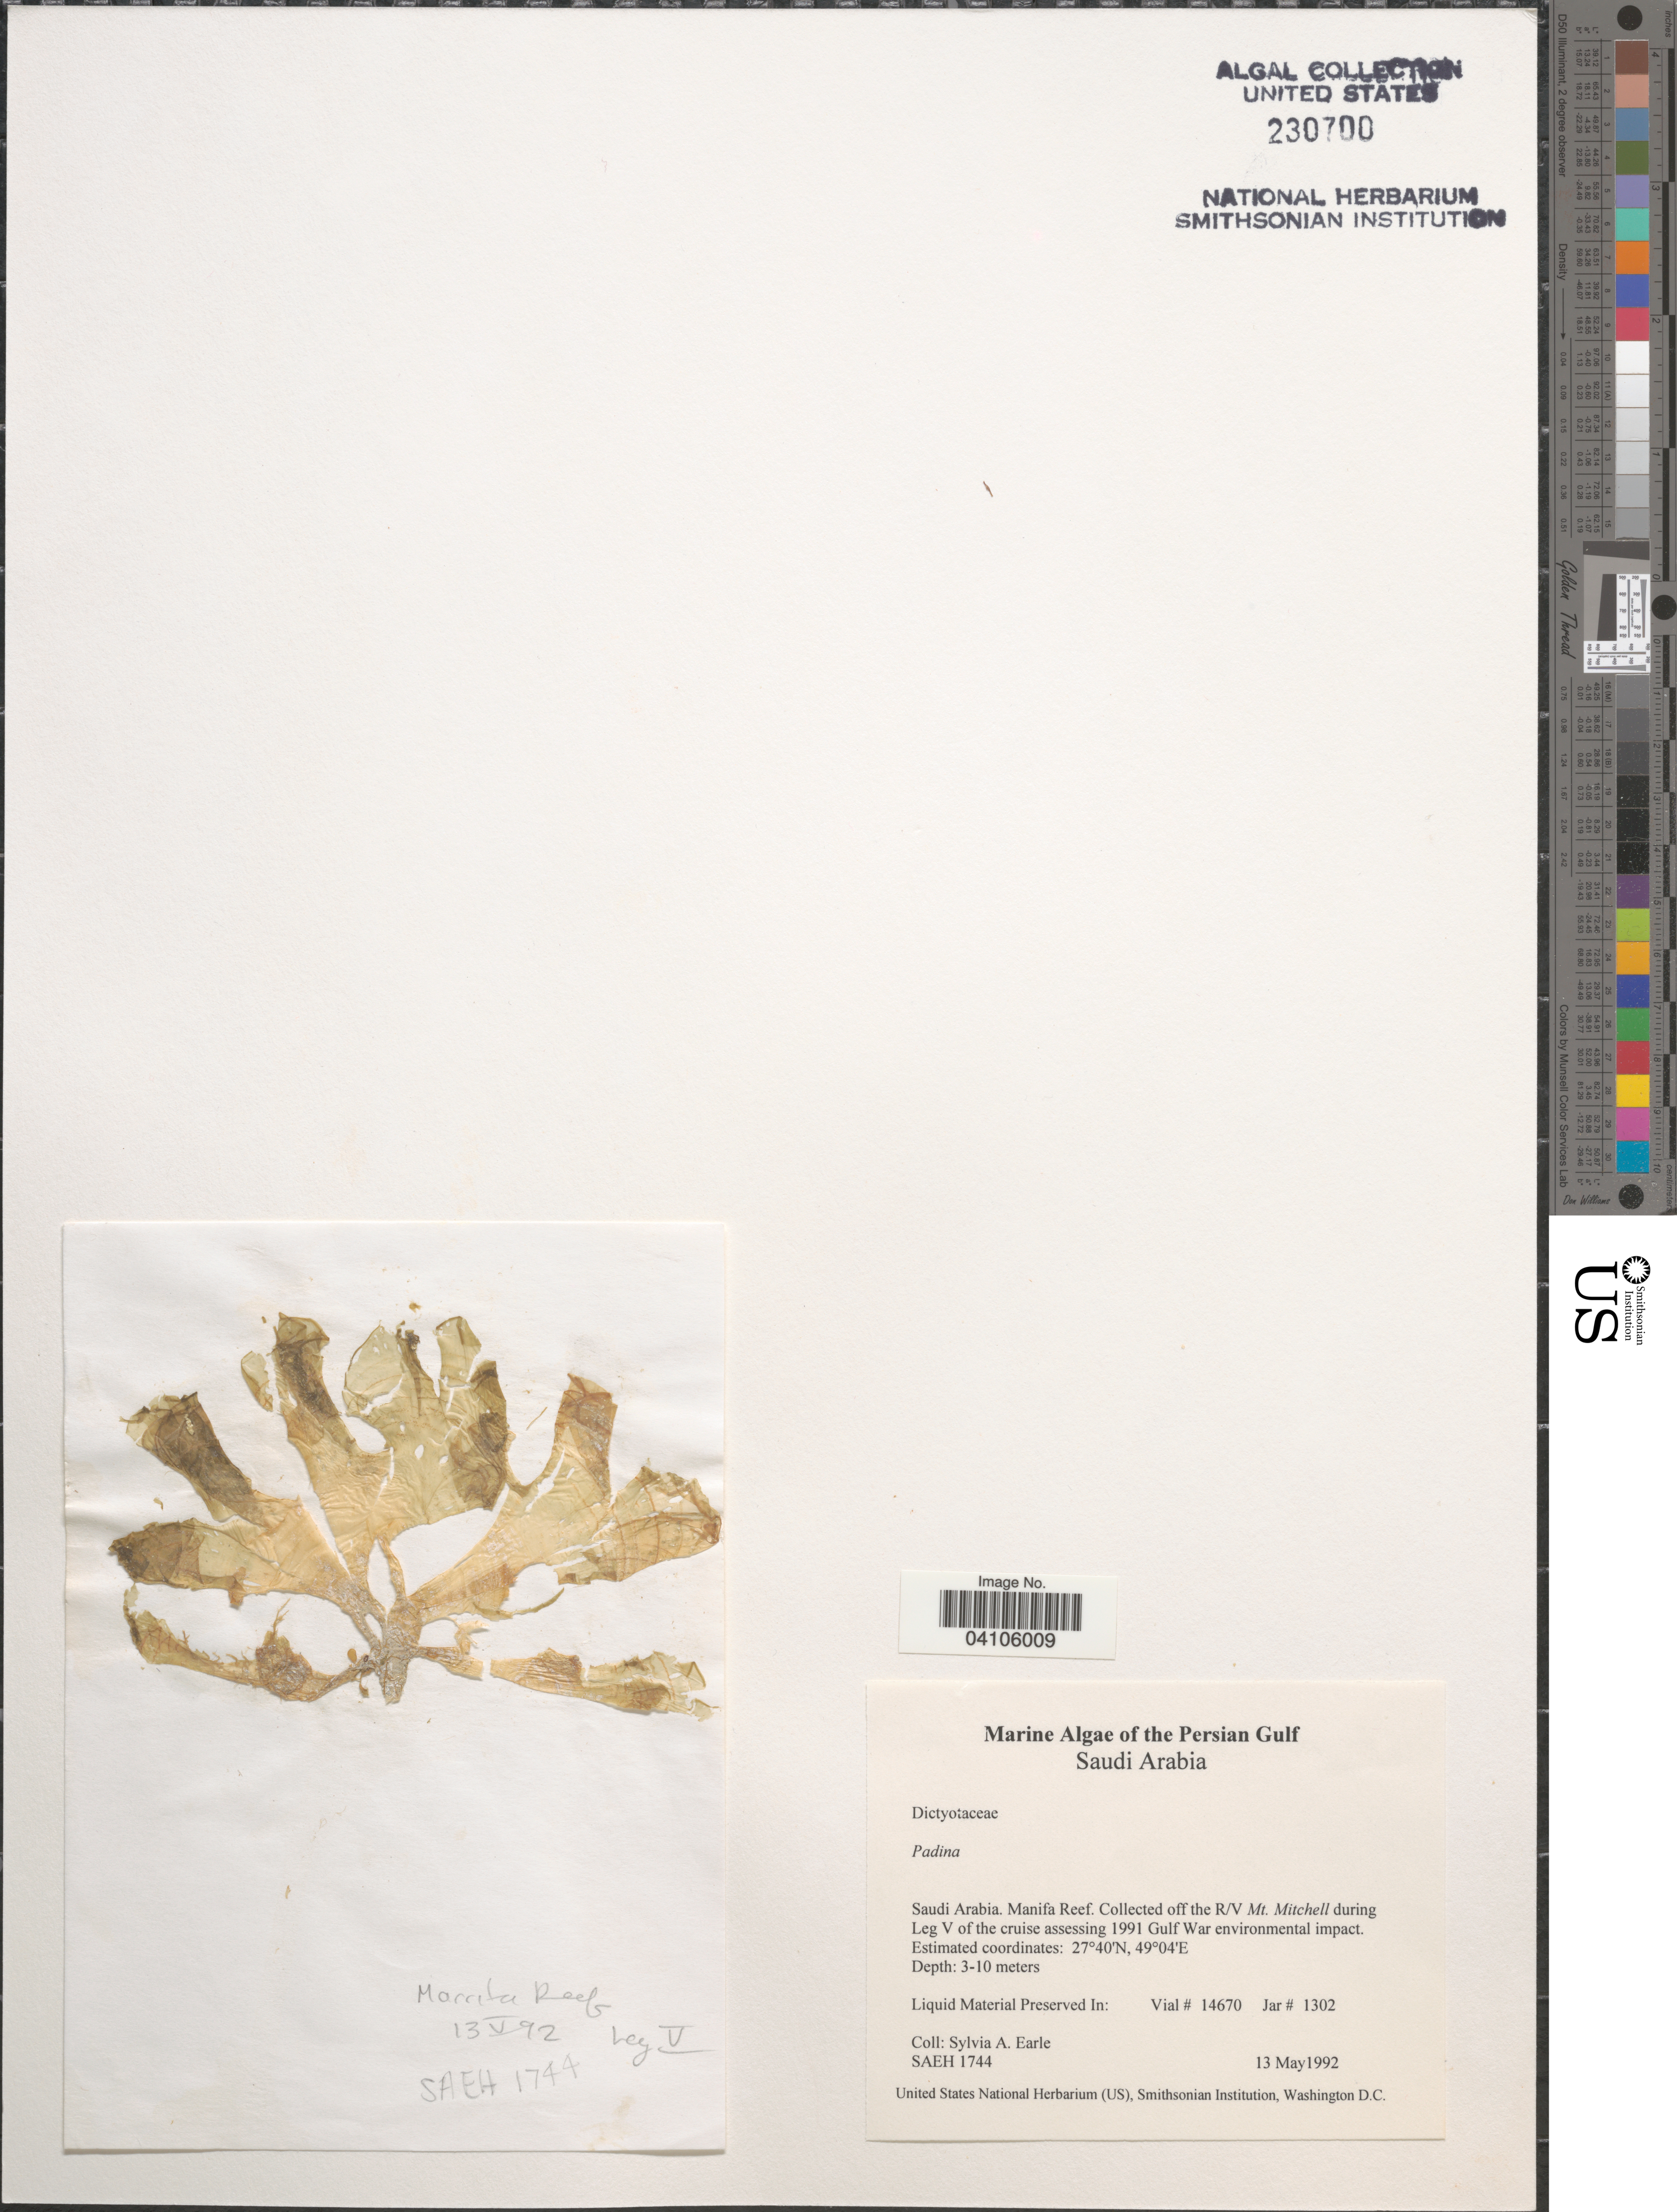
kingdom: Chromista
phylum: Ochrophyta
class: Phaeophyceae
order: Dictyotales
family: Dictyotaceae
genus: Padina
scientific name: Padina sp.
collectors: S. A. Earle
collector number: SAEH1744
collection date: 1992-05-13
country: Saudi Arabia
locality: Persian Gulf. Manifa Reef. Off the R/V Mt. Mitchell during Leg V of the cruise assessing 1991 Gulf War environmental impact.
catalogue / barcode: US 230700